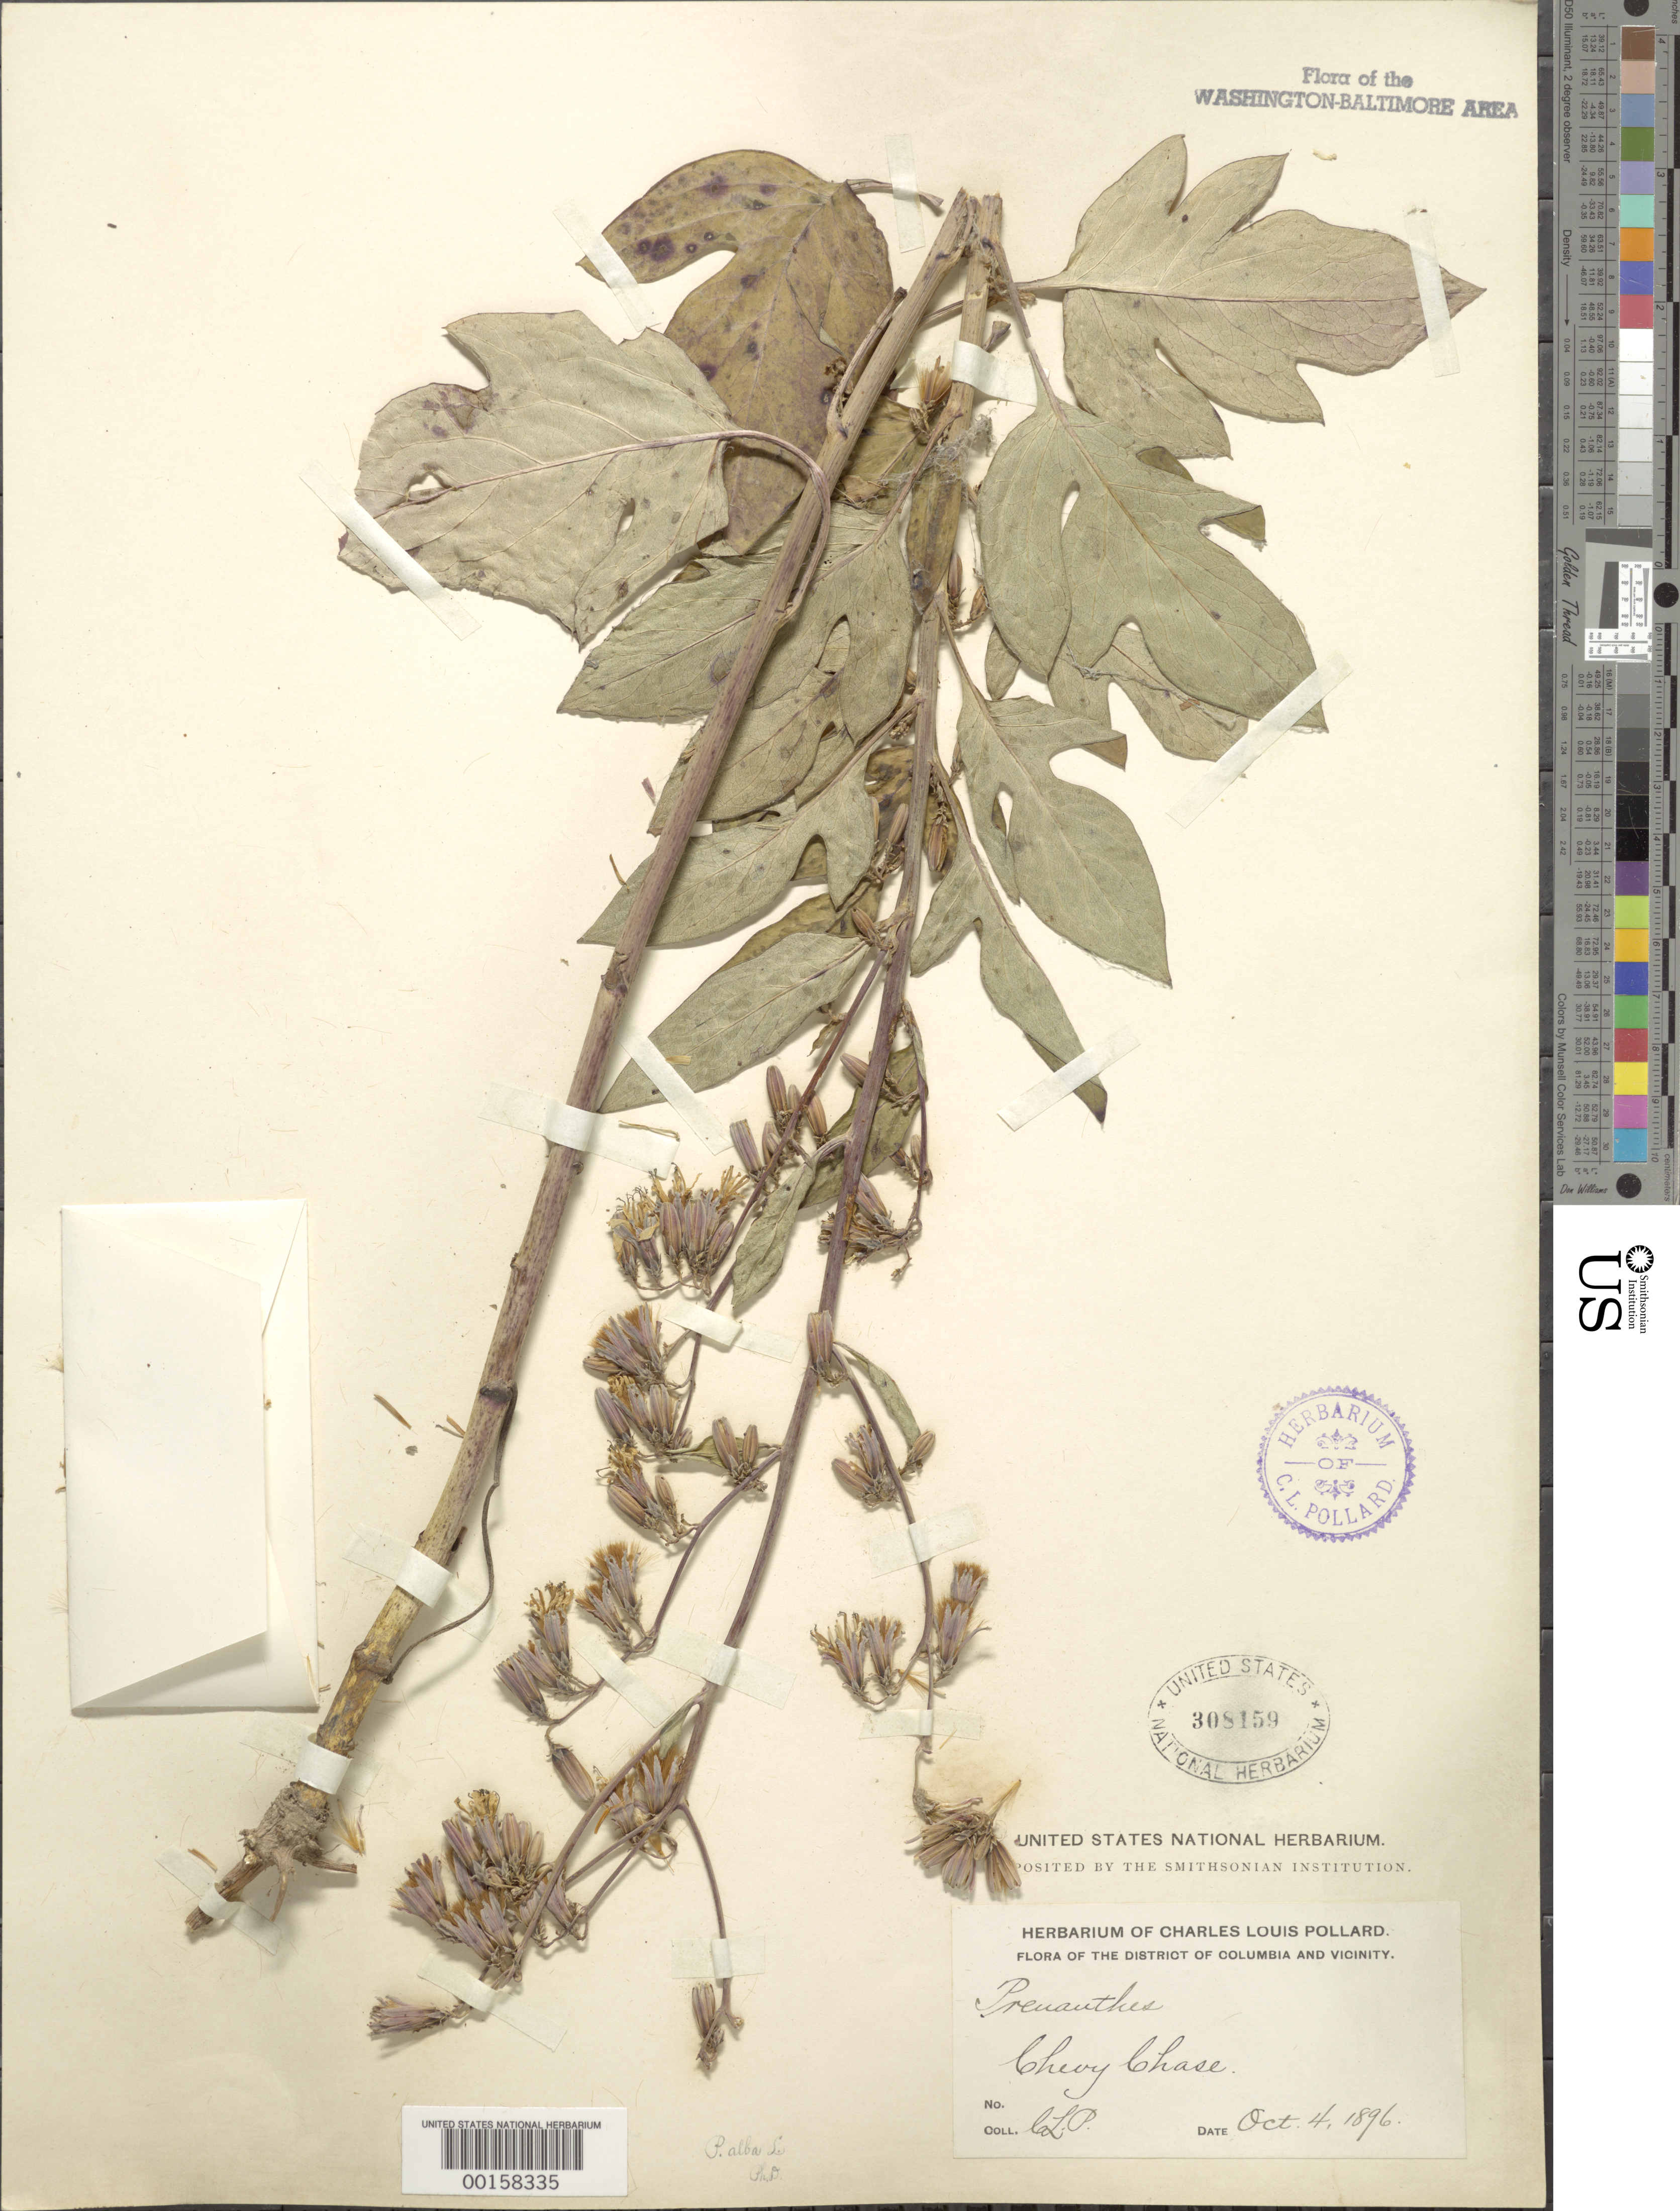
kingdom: Plantae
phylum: Tracheophyta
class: Magnoliopsida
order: Asterales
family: Asteraceae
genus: Nabalus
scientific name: Nabalus albus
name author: (L.) Hook.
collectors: C. L. Pollard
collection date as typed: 04 Oct 1896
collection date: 1896-10-04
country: United States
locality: Chevy Chase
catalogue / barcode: US 308159